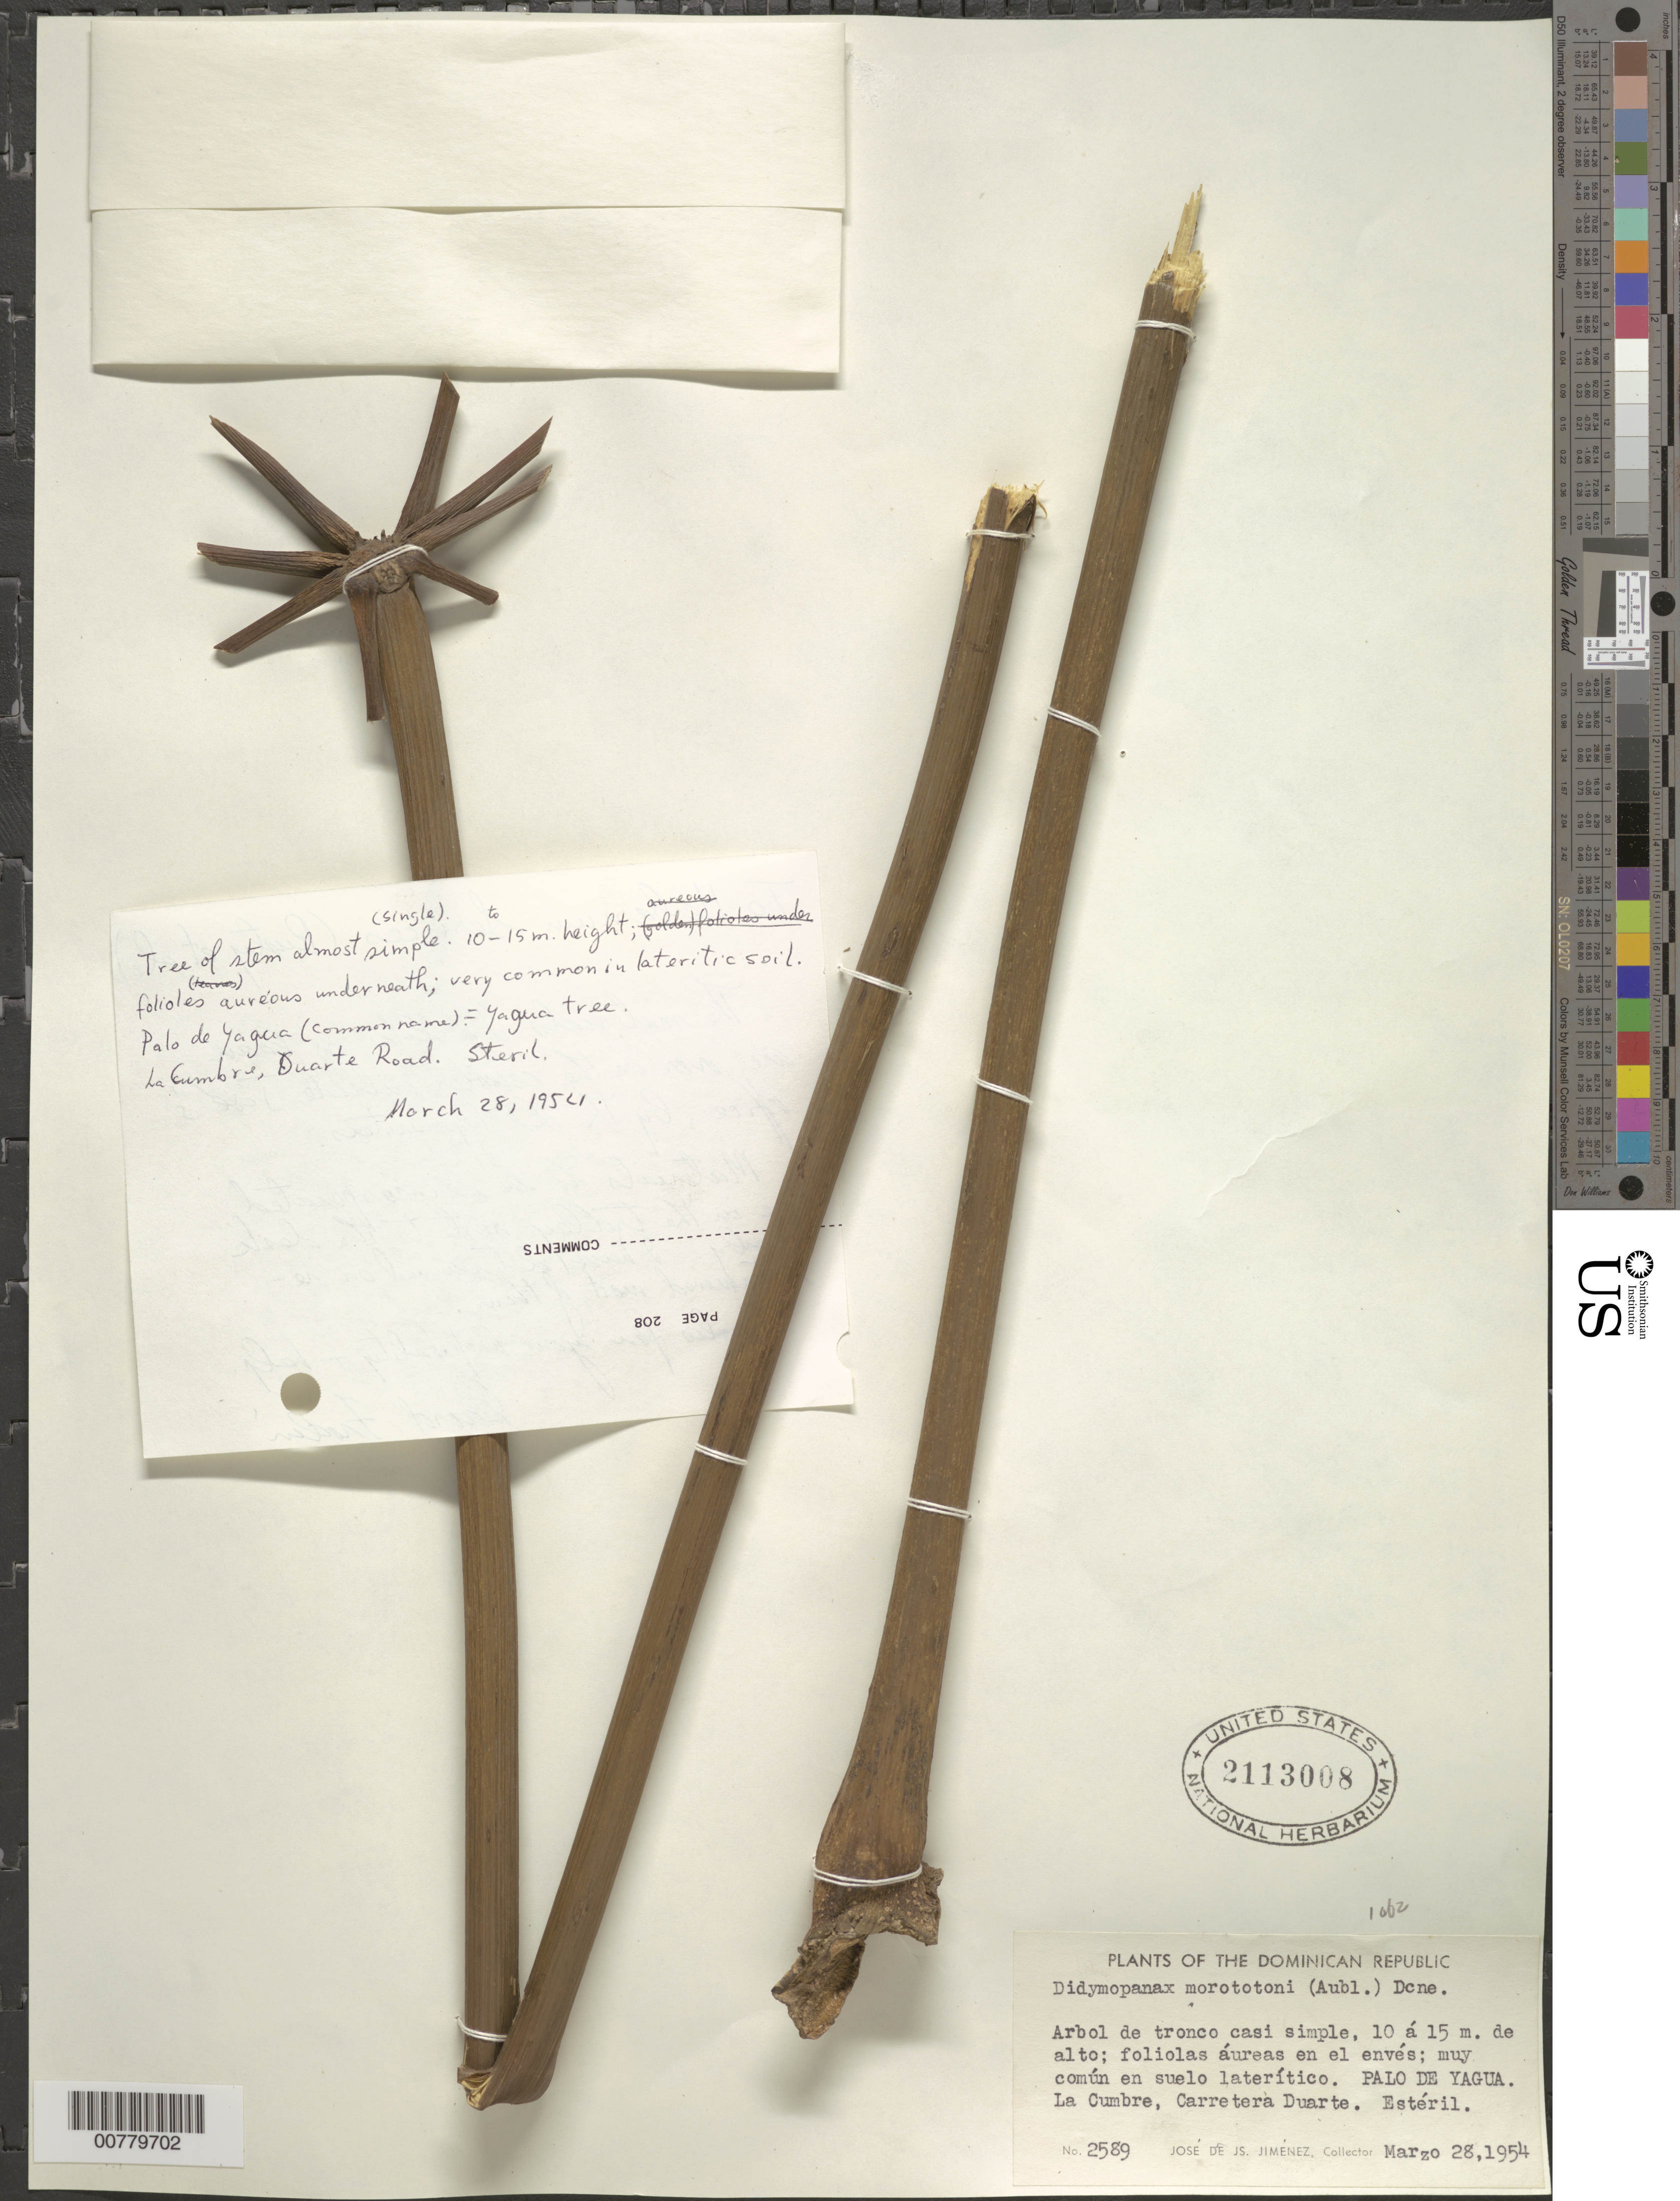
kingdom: Plantae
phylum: Tracheophyta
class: Magnoliopsida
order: Apiales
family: Araliaceae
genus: Schefflera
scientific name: Schefflera morototoni (Aubl.) Maguire, Steyerm. & Frodin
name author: (Aubl.) Maguire et al.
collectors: J. J. Jiménez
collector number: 2589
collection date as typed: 28 Mar 1954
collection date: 1954-03-28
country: Dominican Republic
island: Hispaniola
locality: Duarte Road, La Cumbre.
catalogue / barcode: US 2113008